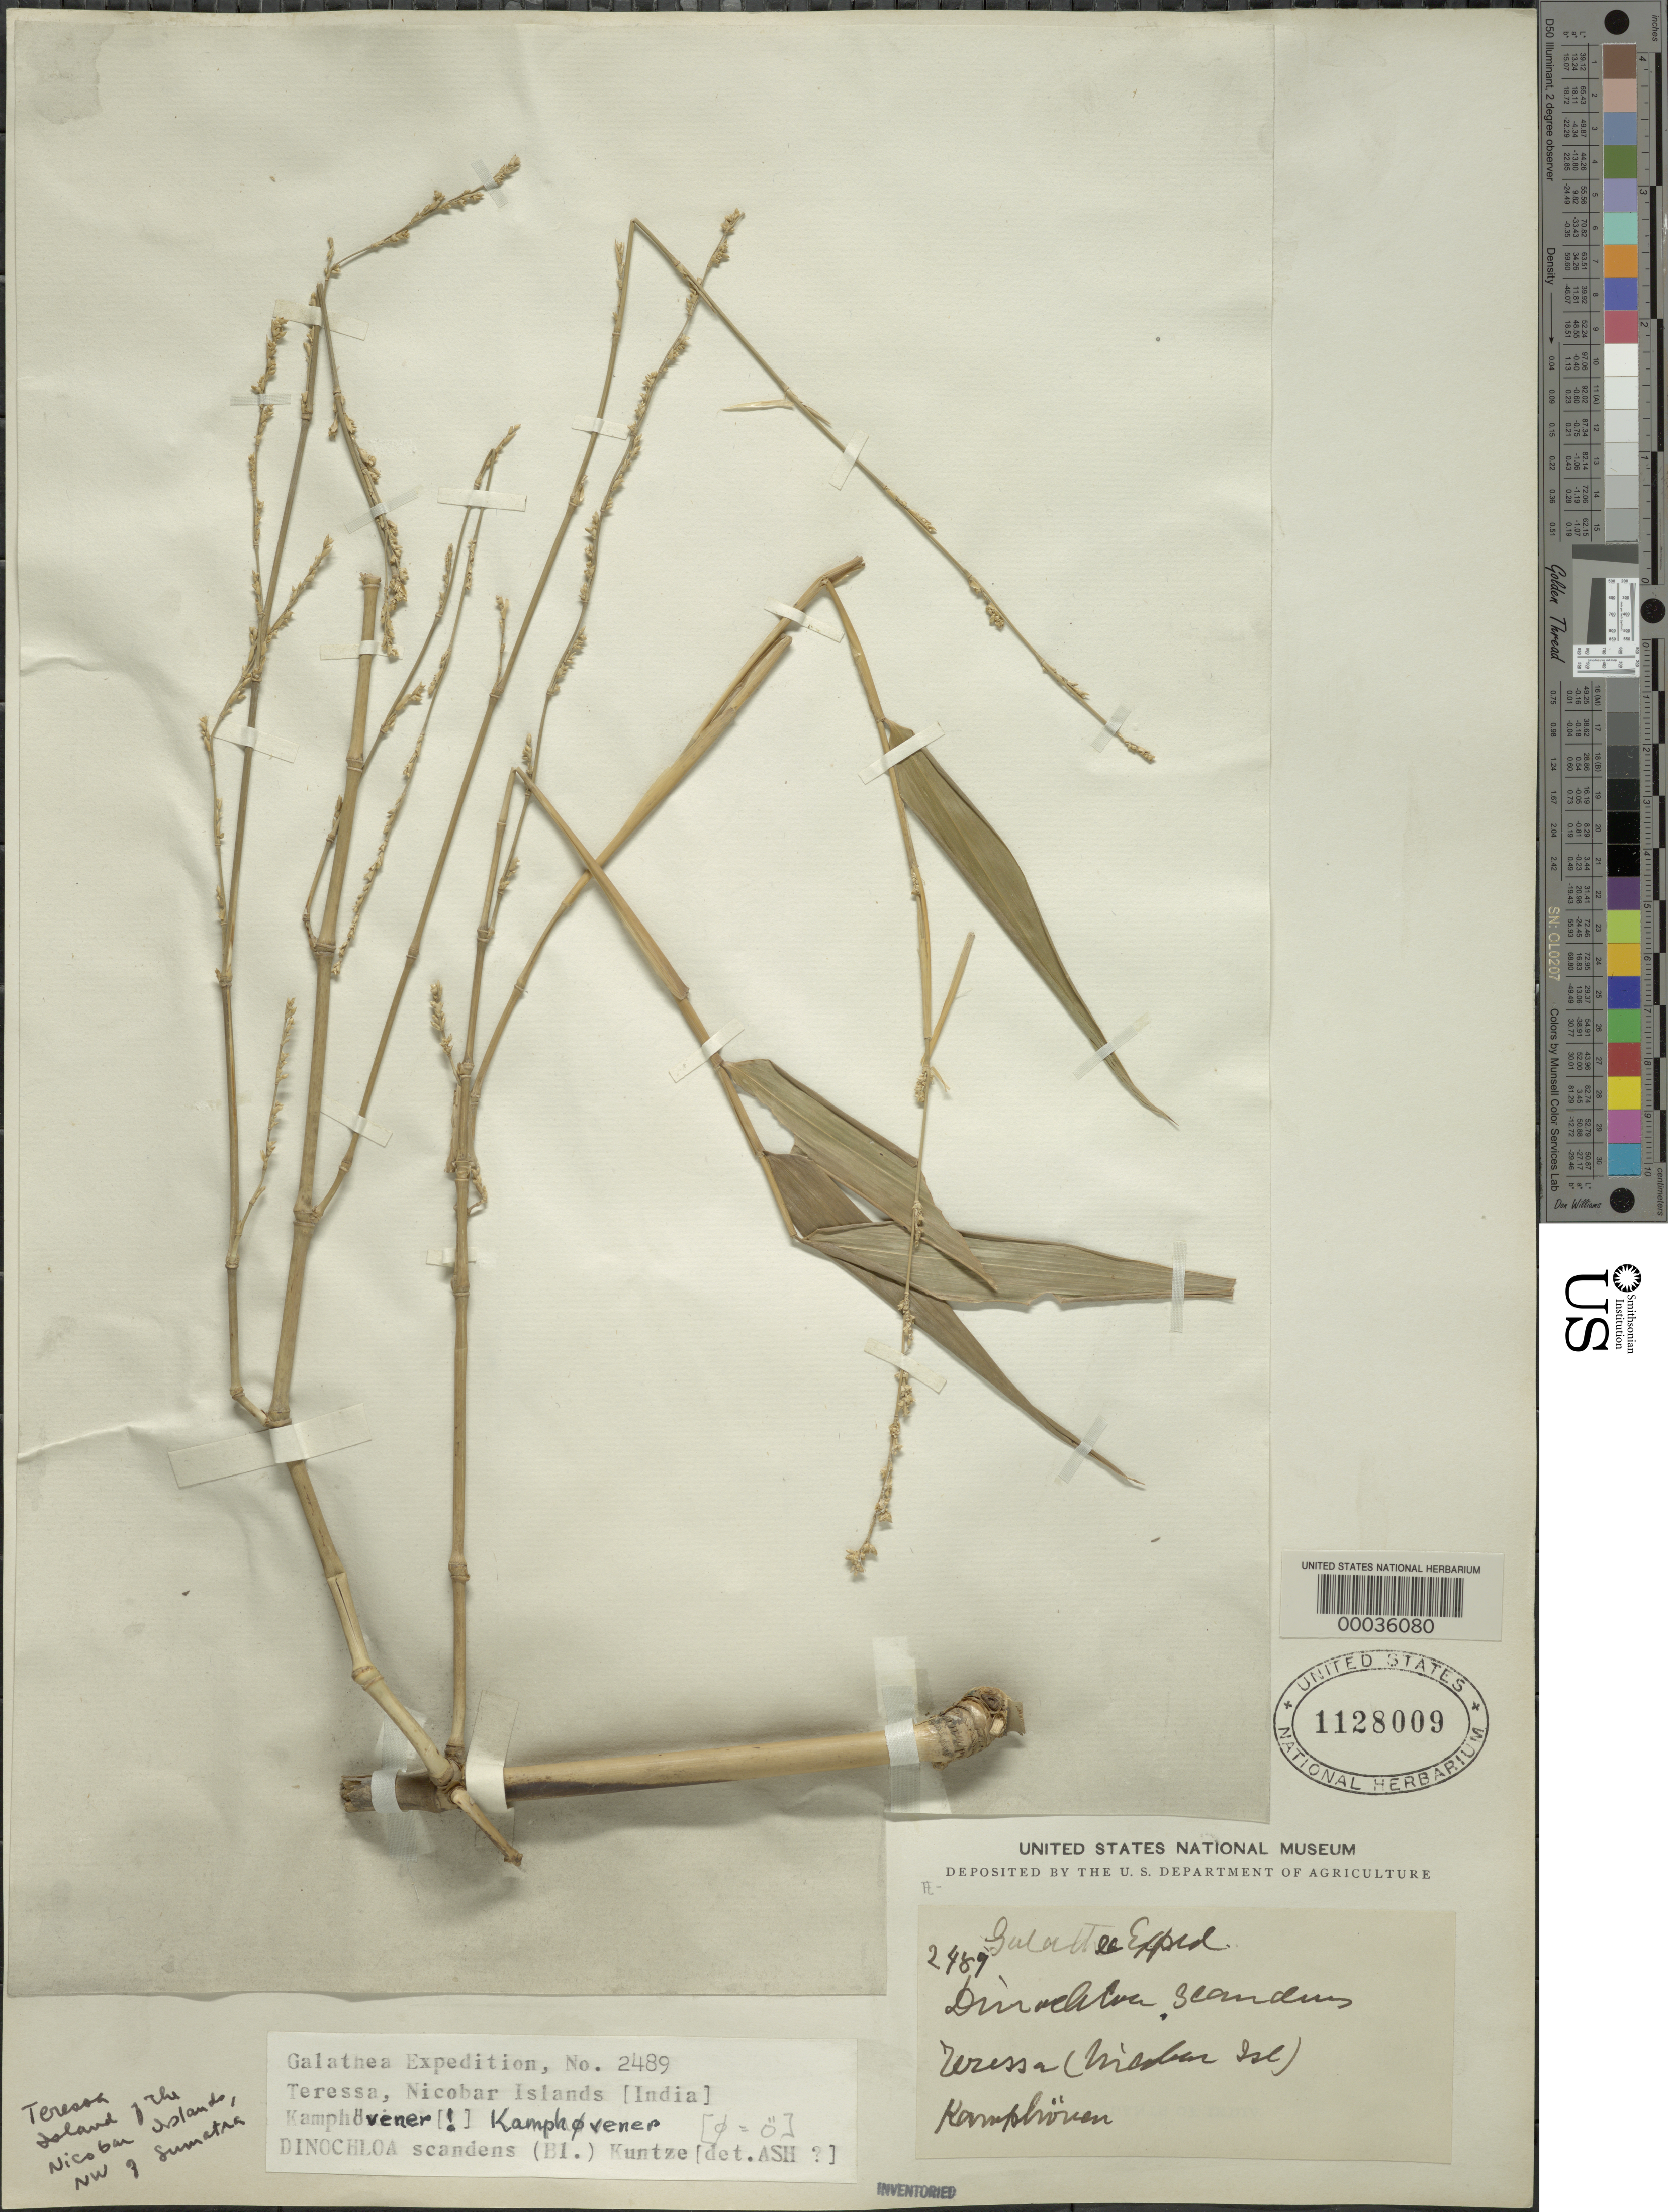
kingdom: Plantae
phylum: Tracheophyta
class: Liliopsida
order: Poales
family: Poaceae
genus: Dinochloa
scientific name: Dinochloa andamanica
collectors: C.E.O. Kuntze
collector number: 2489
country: India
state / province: Andaman and Nicobar Islands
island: Teressa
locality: Teressa Island. [Teressa I. = Tarasa Dwip.]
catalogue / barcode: US 1128009